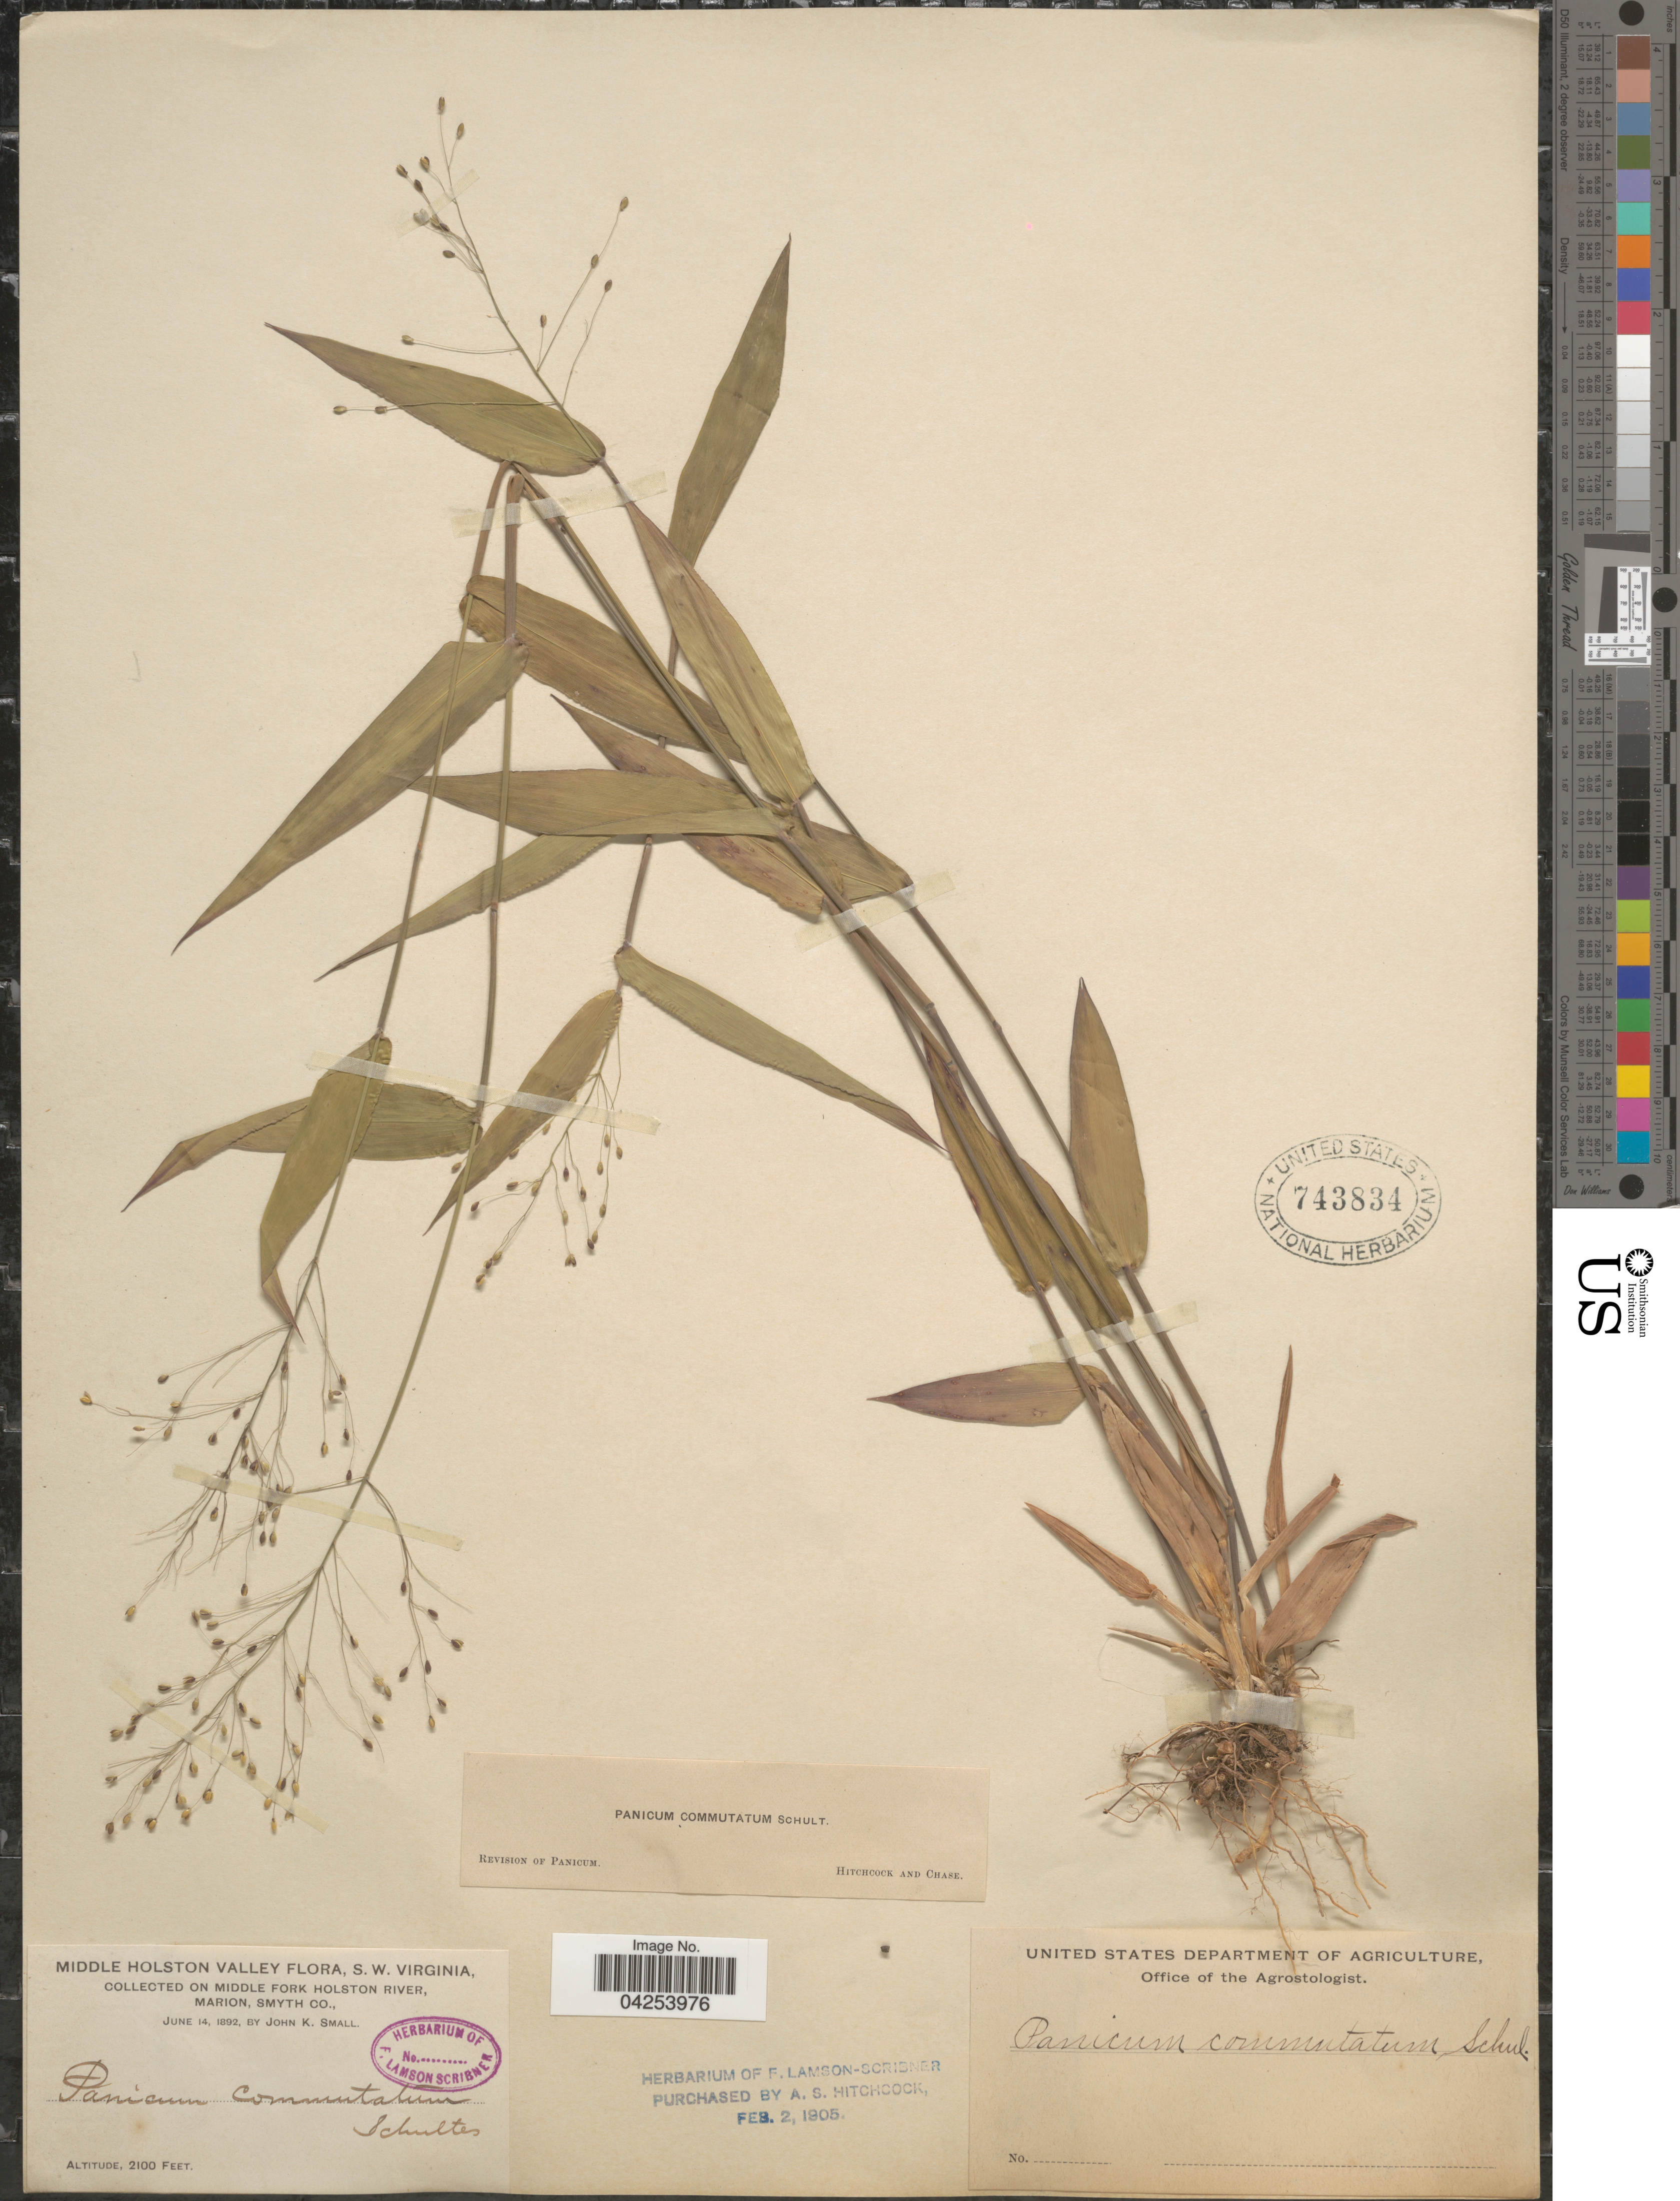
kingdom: Plantae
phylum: Tracheophyta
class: Liliopsida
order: Poales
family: Poaceae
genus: Dichanthelium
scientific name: Dichanthelium commutatum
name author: (Schult.) Gould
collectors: J. K. Small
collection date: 1892-06-14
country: United States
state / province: Virginia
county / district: Smyth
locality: Middle Holston Valley, S. W. Virginia. On Middle Fork Holston River, Marion, Smyth Co.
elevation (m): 640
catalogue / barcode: US 743834